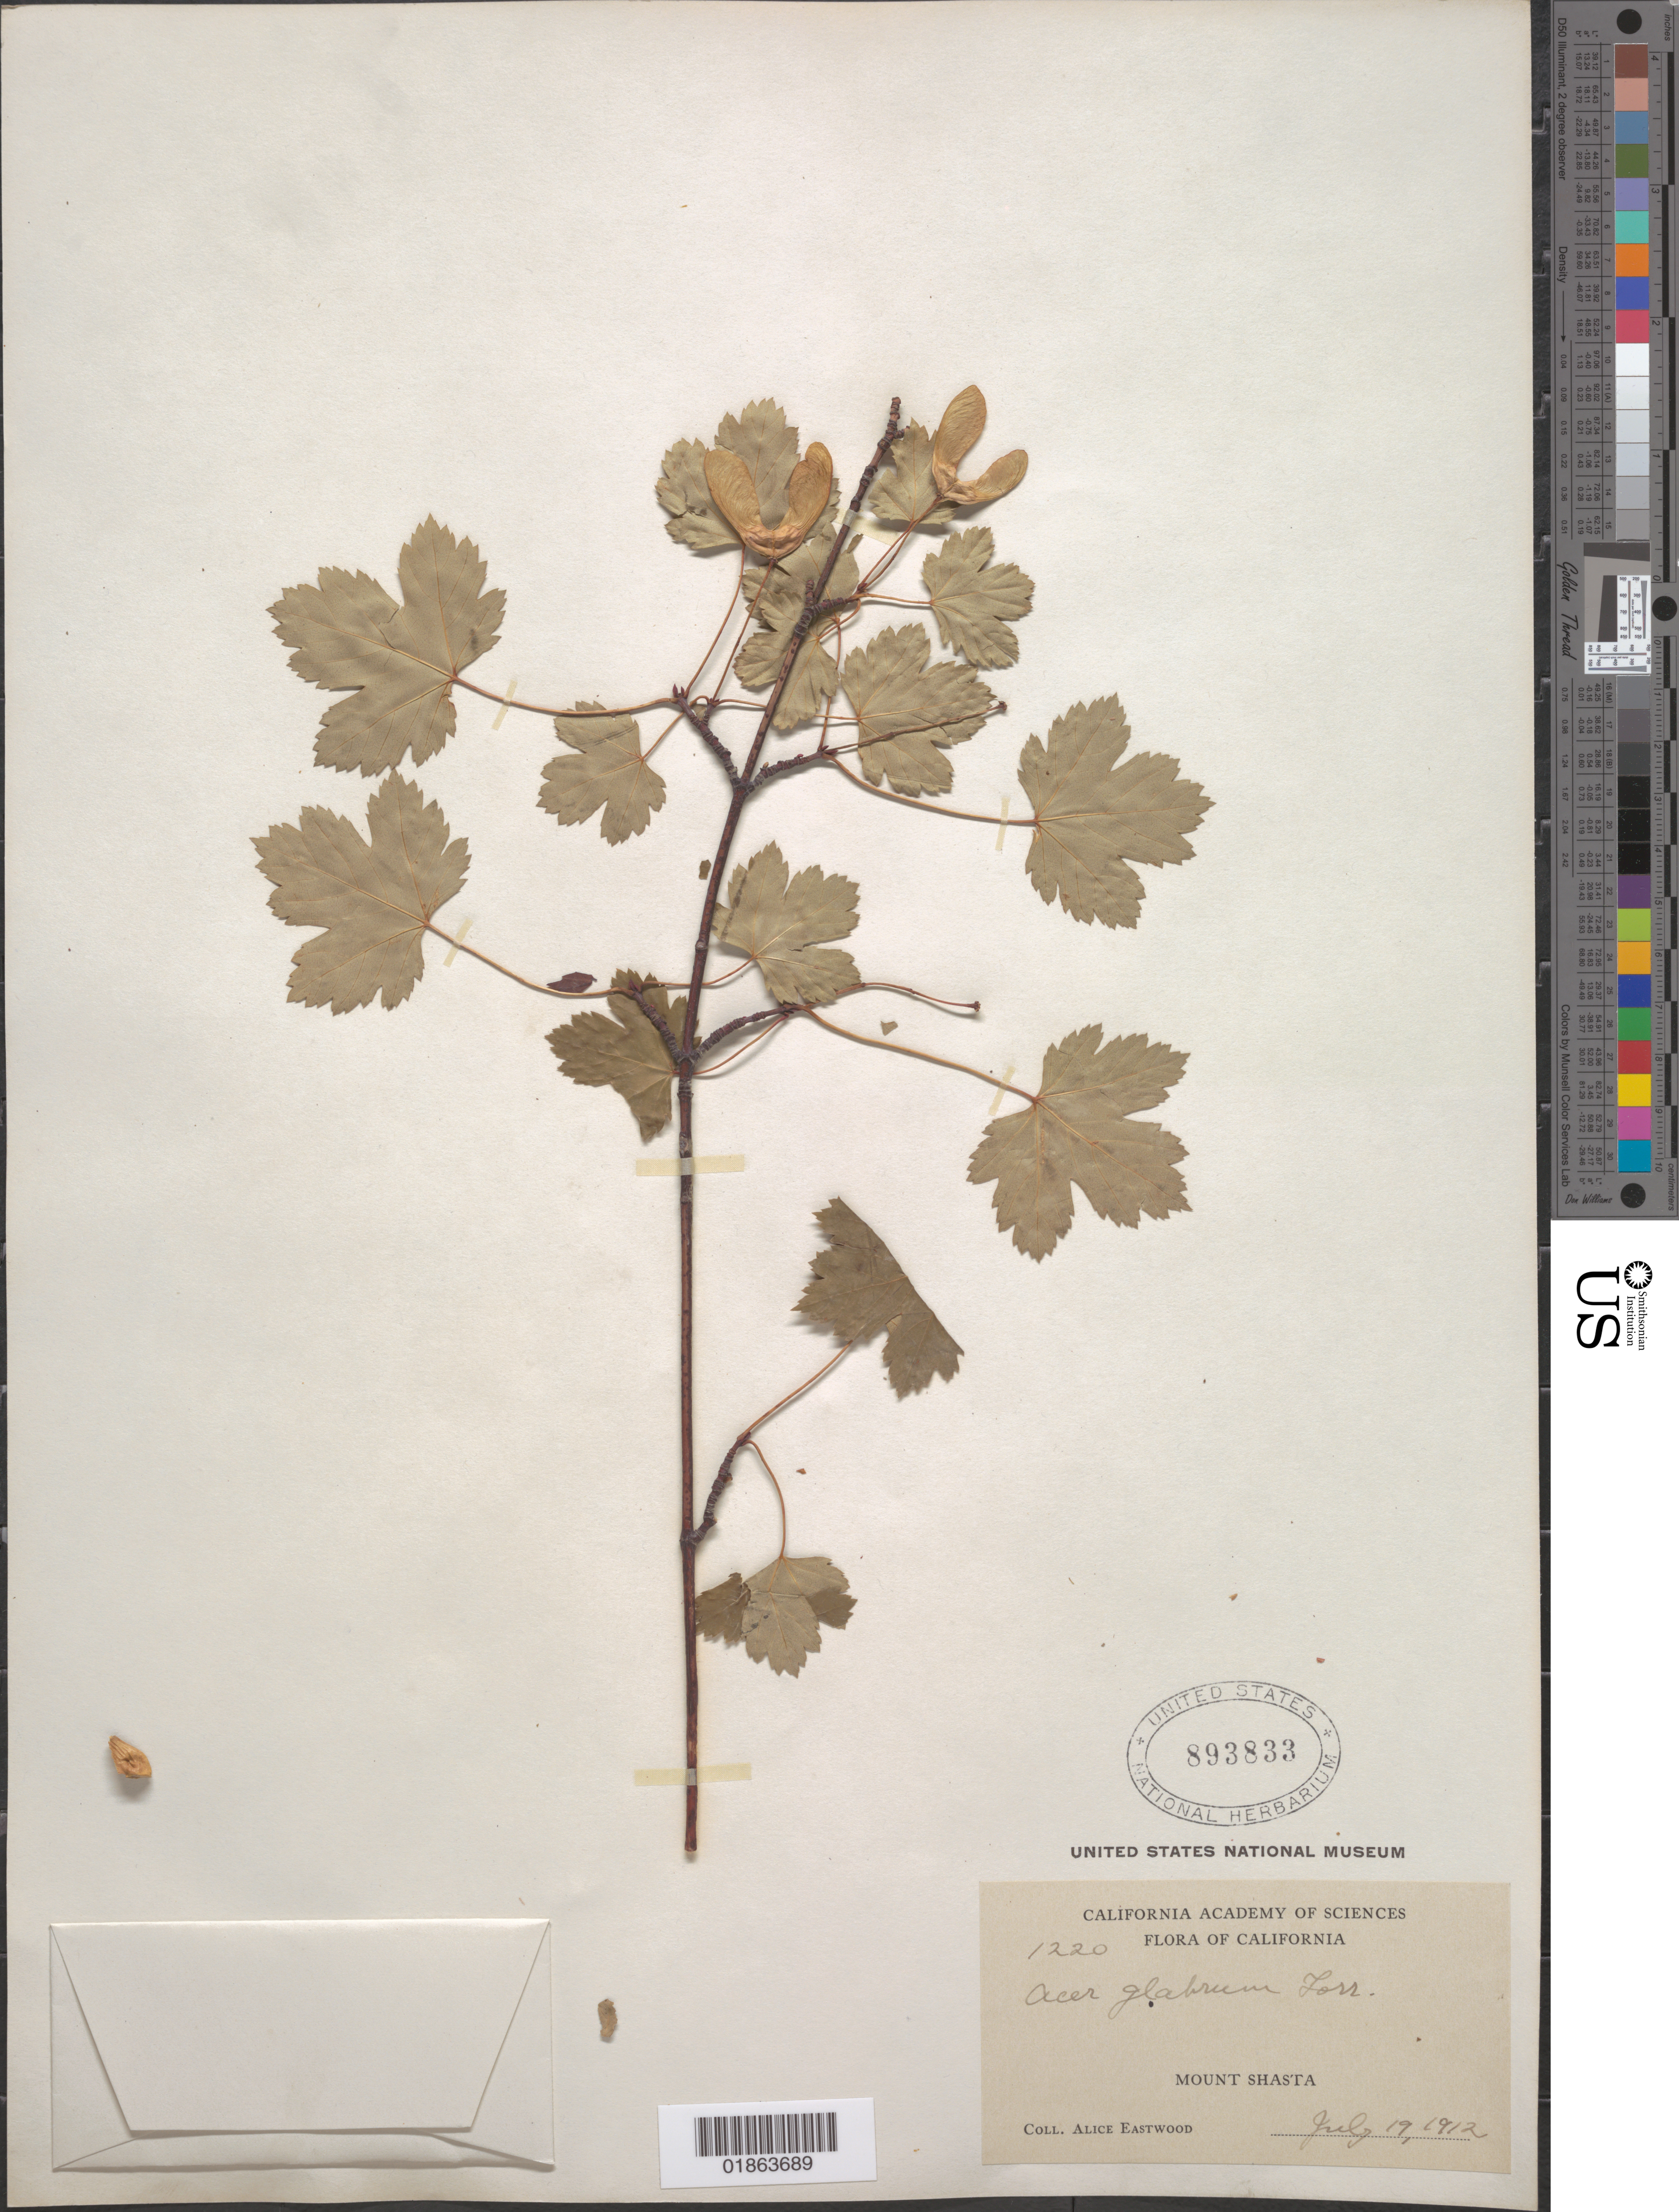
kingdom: Plantae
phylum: Tracheophyta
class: Magnoliopsida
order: Sapindales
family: Sapindaceae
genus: Acer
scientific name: Acer glabrum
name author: Torr.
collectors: A. Eastwood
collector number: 1220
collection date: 1912-07-19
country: United States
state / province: California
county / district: Siskiyou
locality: Mount Shasta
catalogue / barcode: US 893833